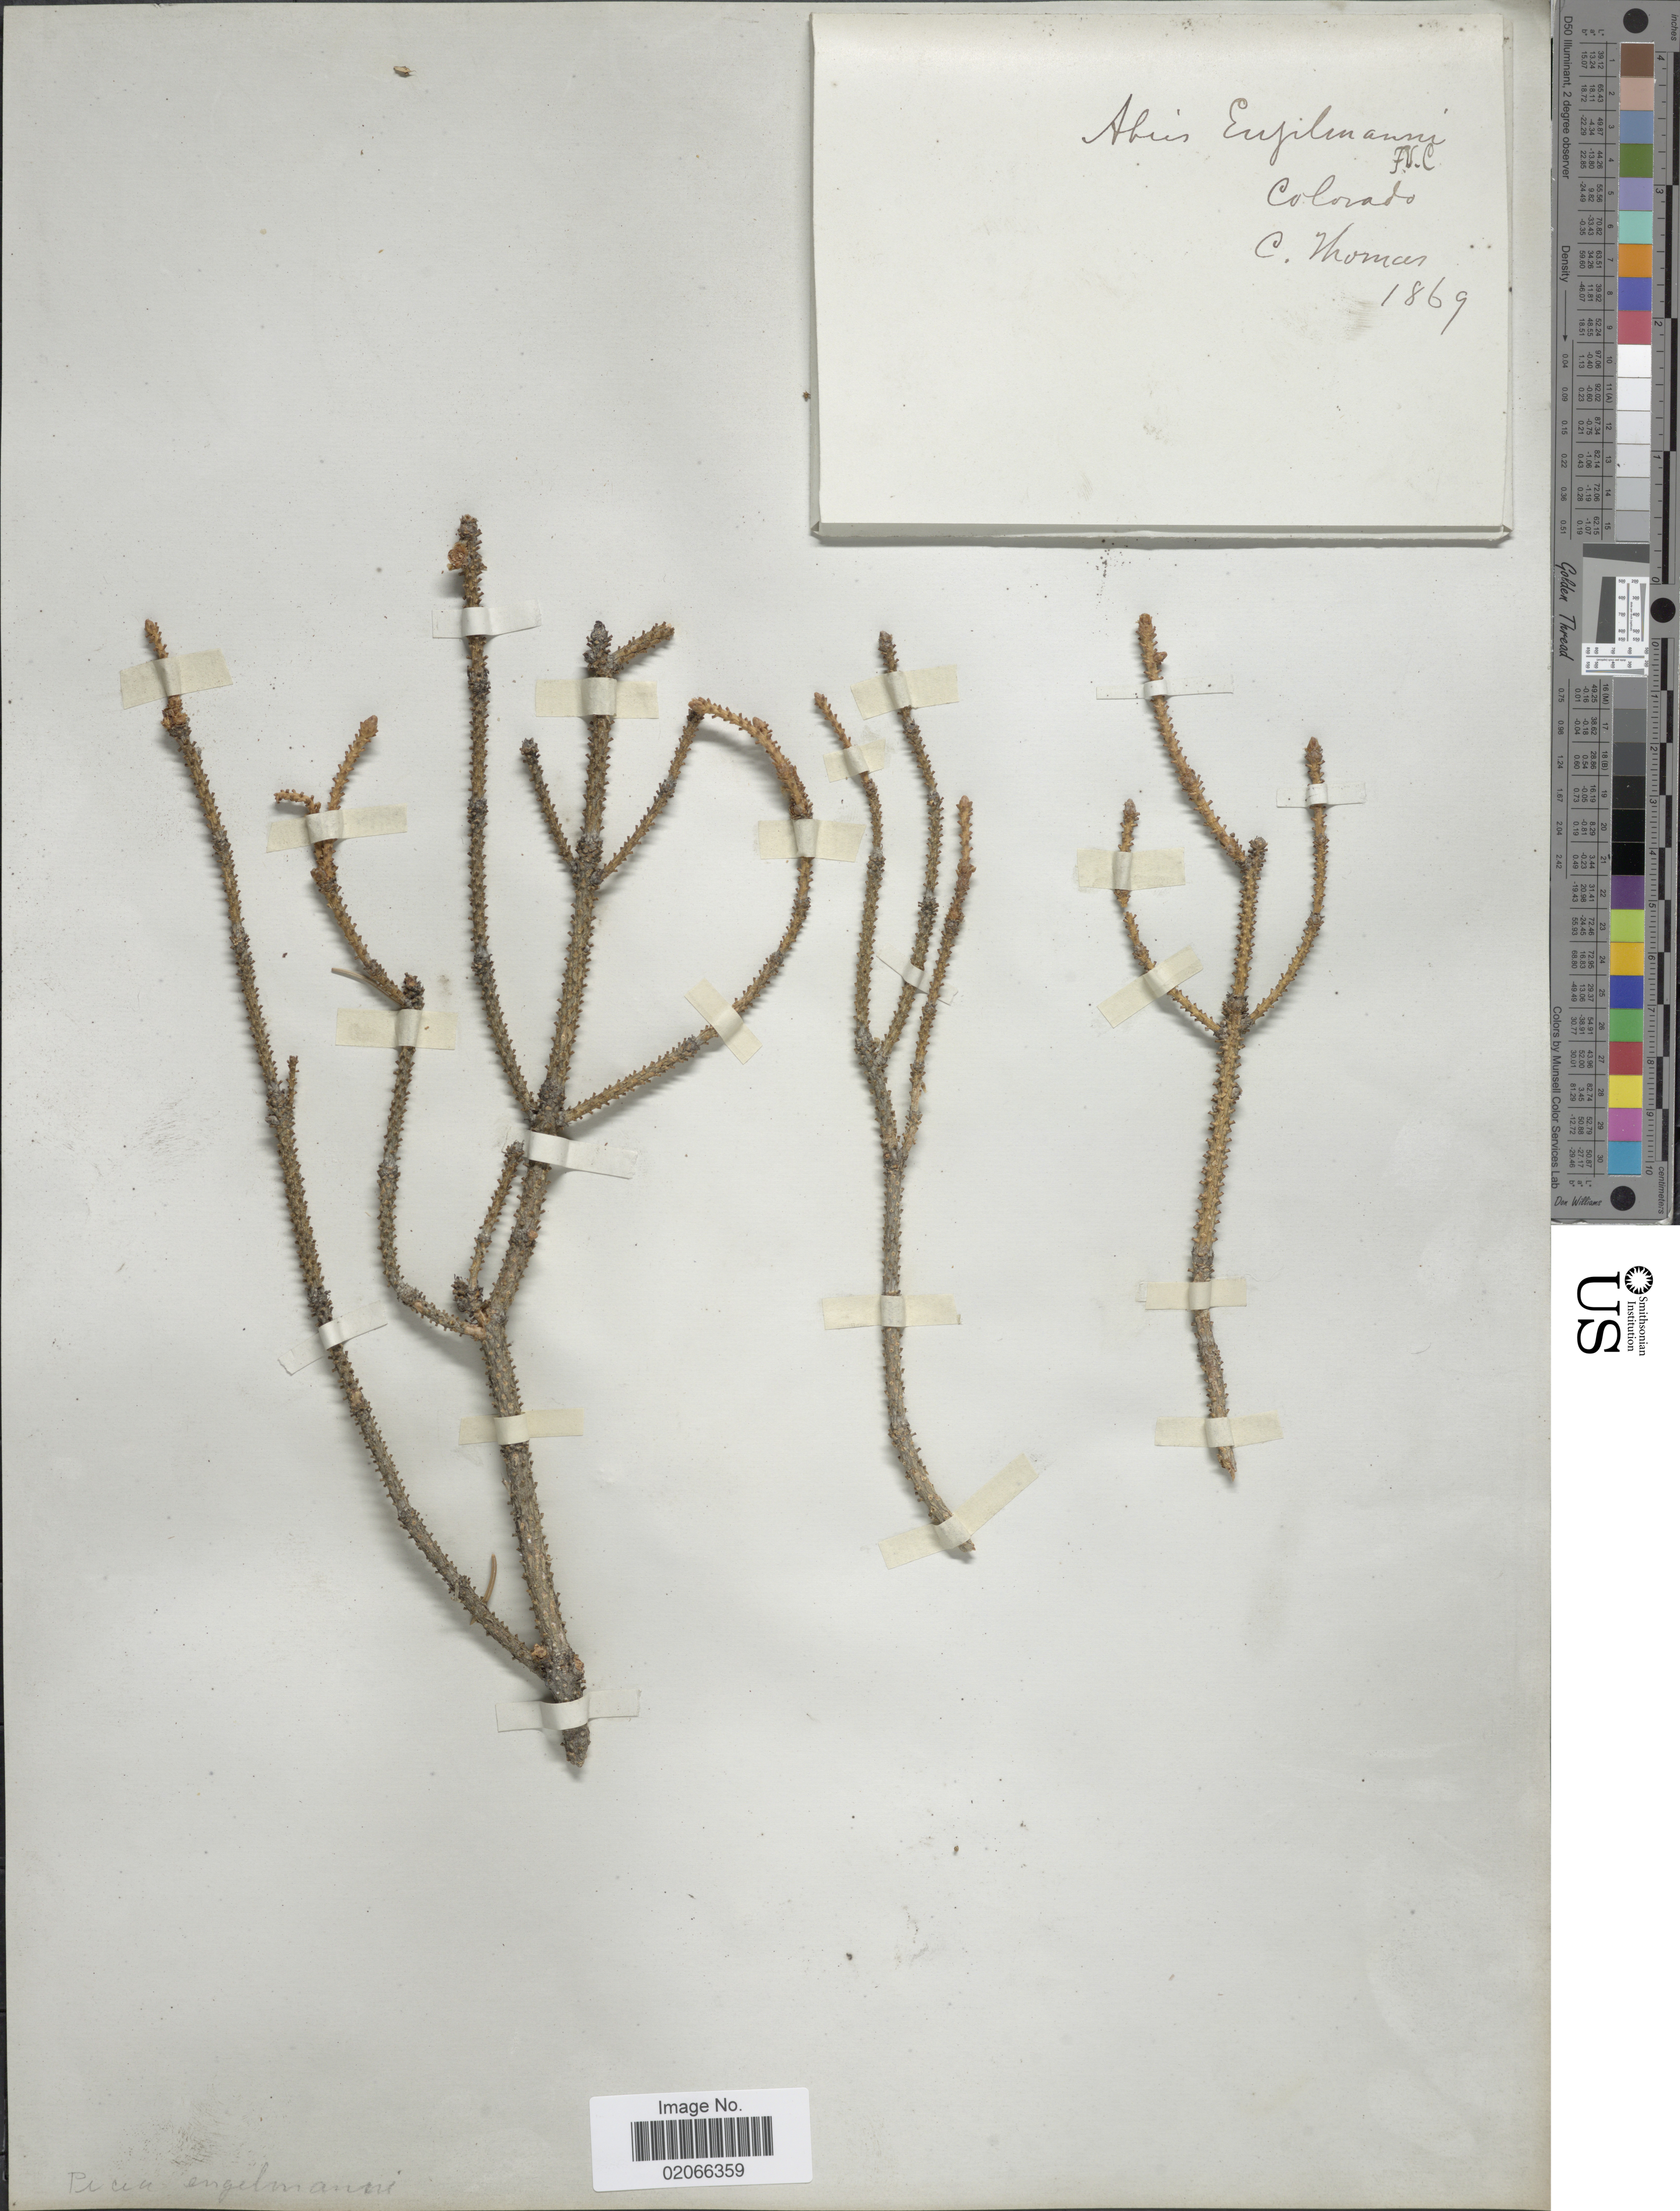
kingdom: Plantae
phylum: Tracheophyta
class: Pinopsida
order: Pinales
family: Pinaceae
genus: Picea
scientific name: Picea engelmannii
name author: Parry ex Engelm.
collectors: C. Thomas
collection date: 1869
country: United States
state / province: Colorado